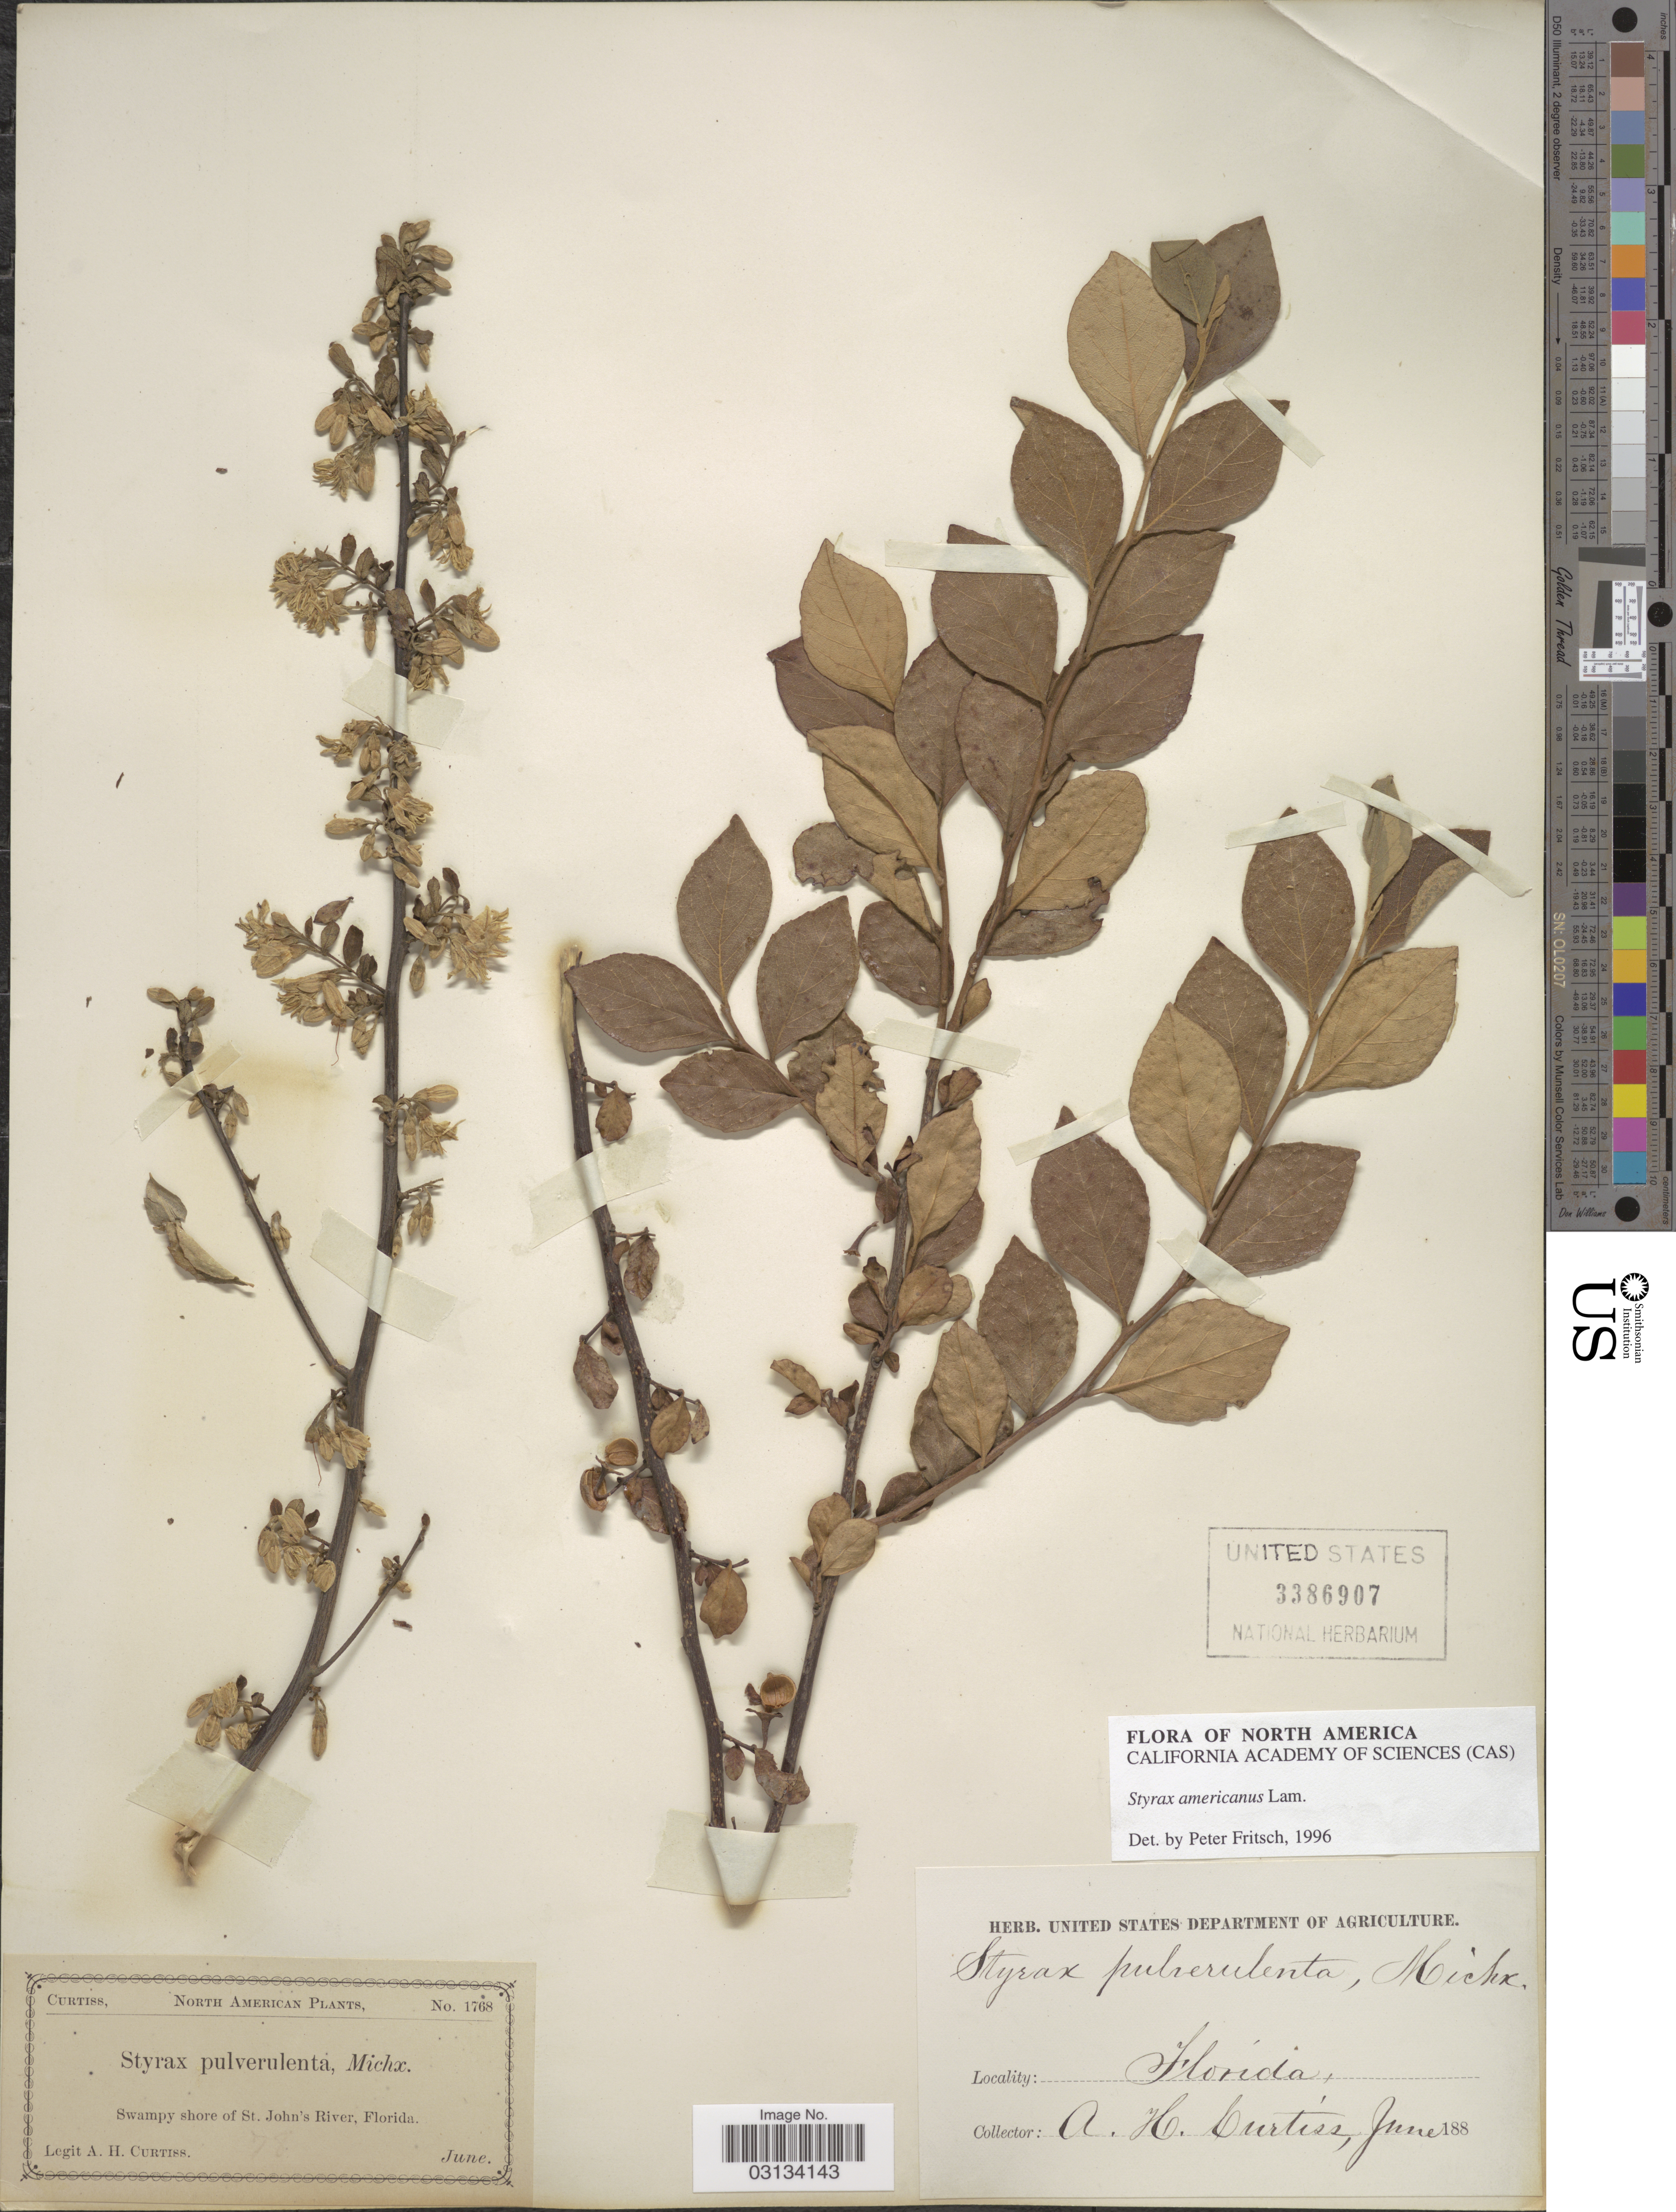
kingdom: Plantae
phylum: Tracheophyta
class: Magnoliopsida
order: Ericales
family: Styracaceae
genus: Styrax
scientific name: Styrax americanus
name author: Lam.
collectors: A. H. Curtiss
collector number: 1768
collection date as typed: June 188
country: United States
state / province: Florida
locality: Swampy shore of St. John's River.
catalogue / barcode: US 3386907